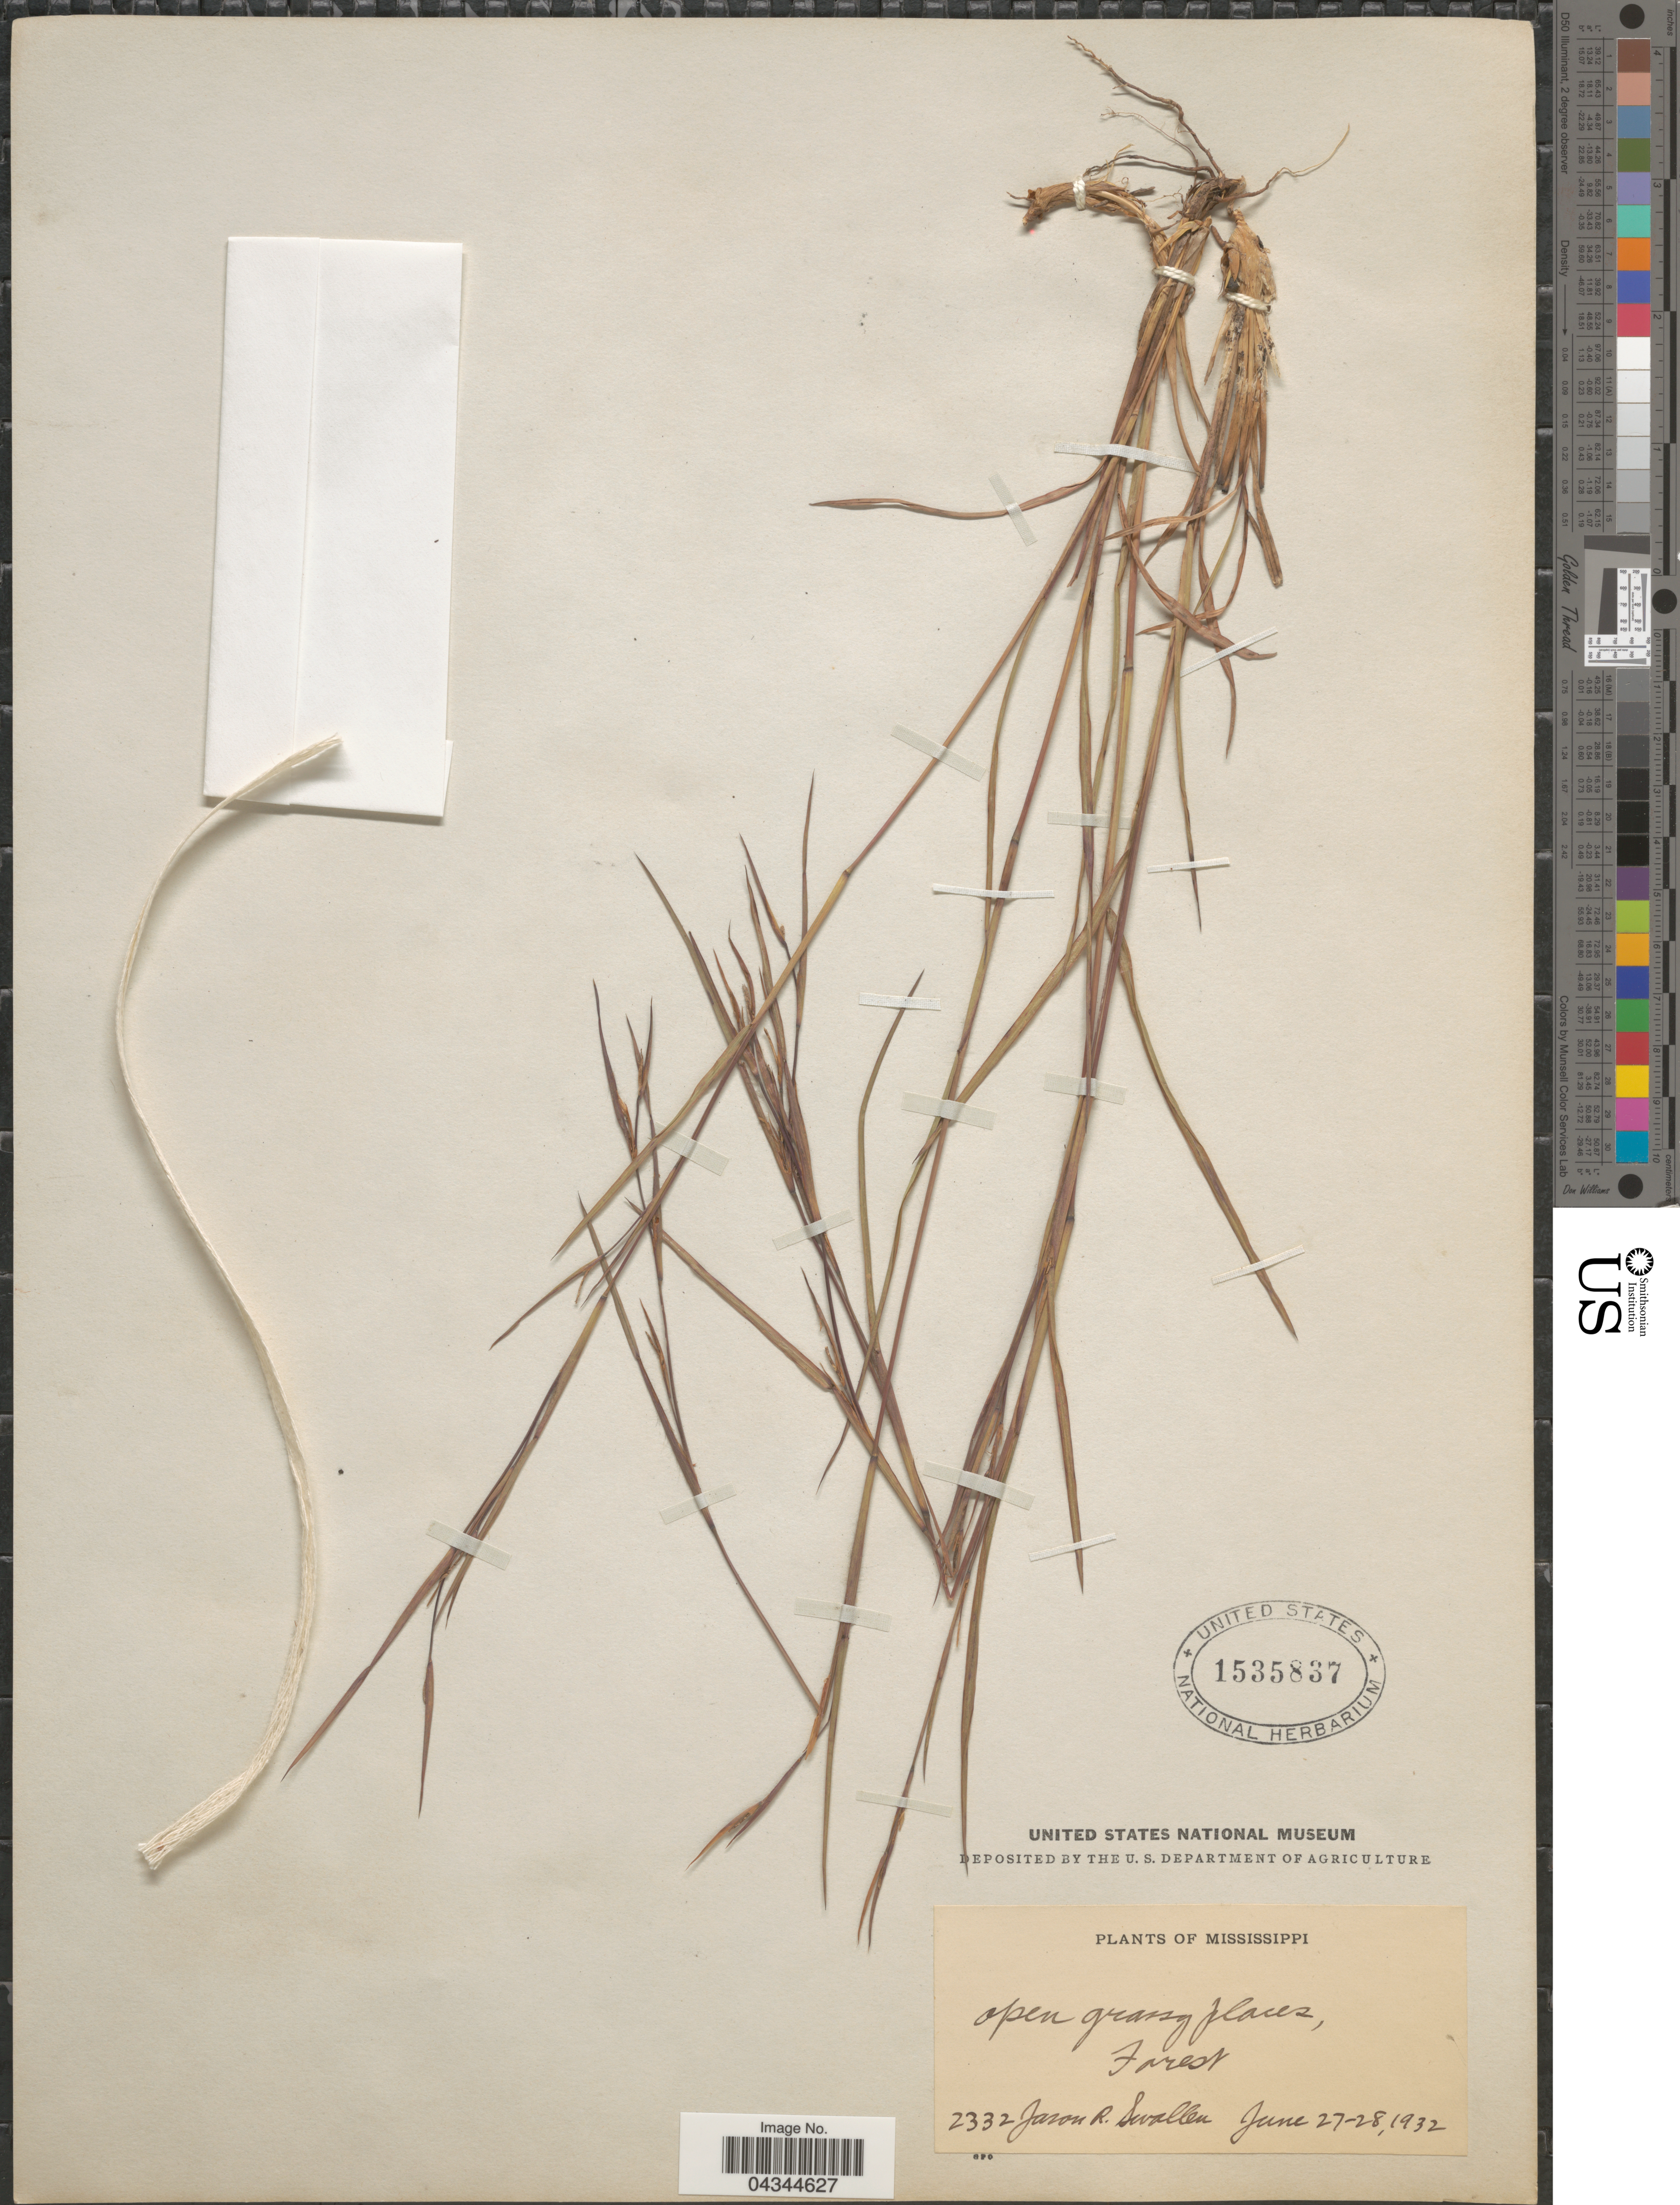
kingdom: Plantae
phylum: Tracheophyta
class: Liliopsida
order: Poales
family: Poaceae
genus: Andropogon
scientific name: Andropogon sp.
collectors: J. R. Swallen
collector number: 2332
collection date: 1932-06-27/1932-06-28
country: United States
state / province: Mississippi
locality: Open grassy places, Forest.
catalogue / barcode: US 1535837